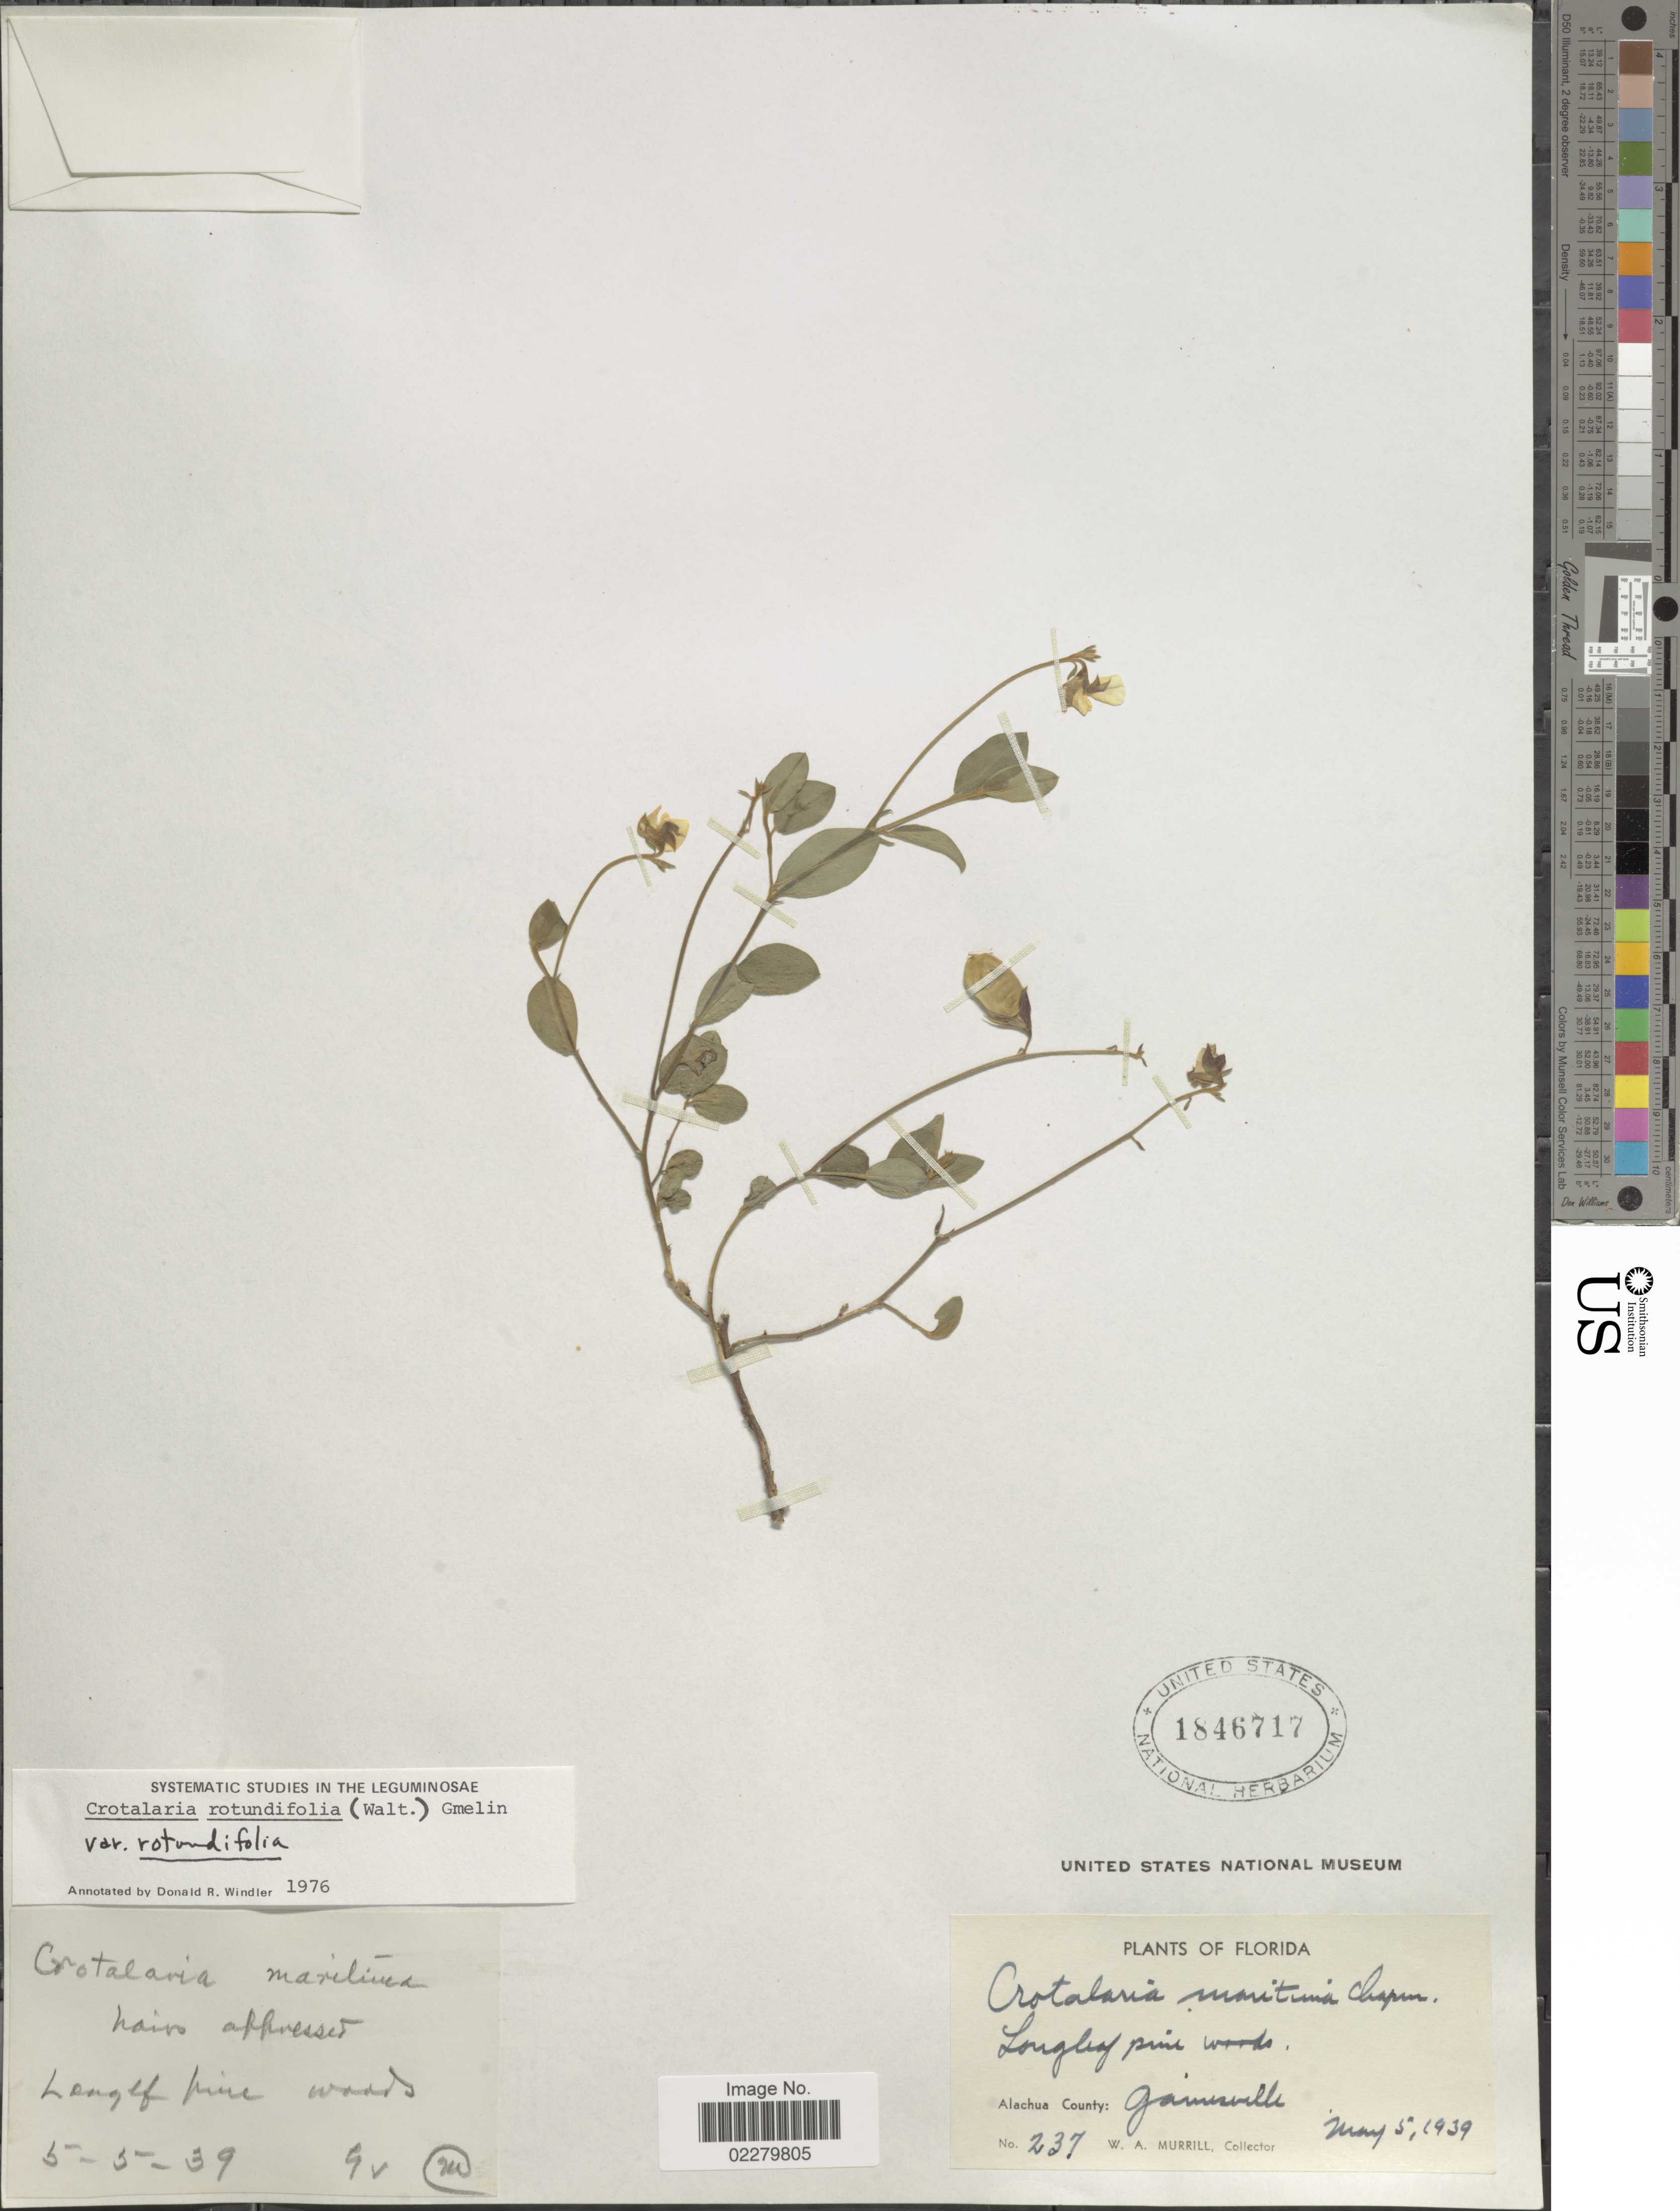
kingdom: Plantae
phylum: Tracheophyta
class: Magnoliopsida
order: Fabales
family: Fabaceae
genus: Crotalaria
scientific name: Crotalaria rotundifolia var. rotundifolia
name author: (Walter) J.F. Gmel.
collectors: W. A. Murrill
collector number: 237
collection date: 1939-05-05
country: United States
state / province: Florida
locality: Alachua County: Gainesville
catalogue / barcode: US 1846717